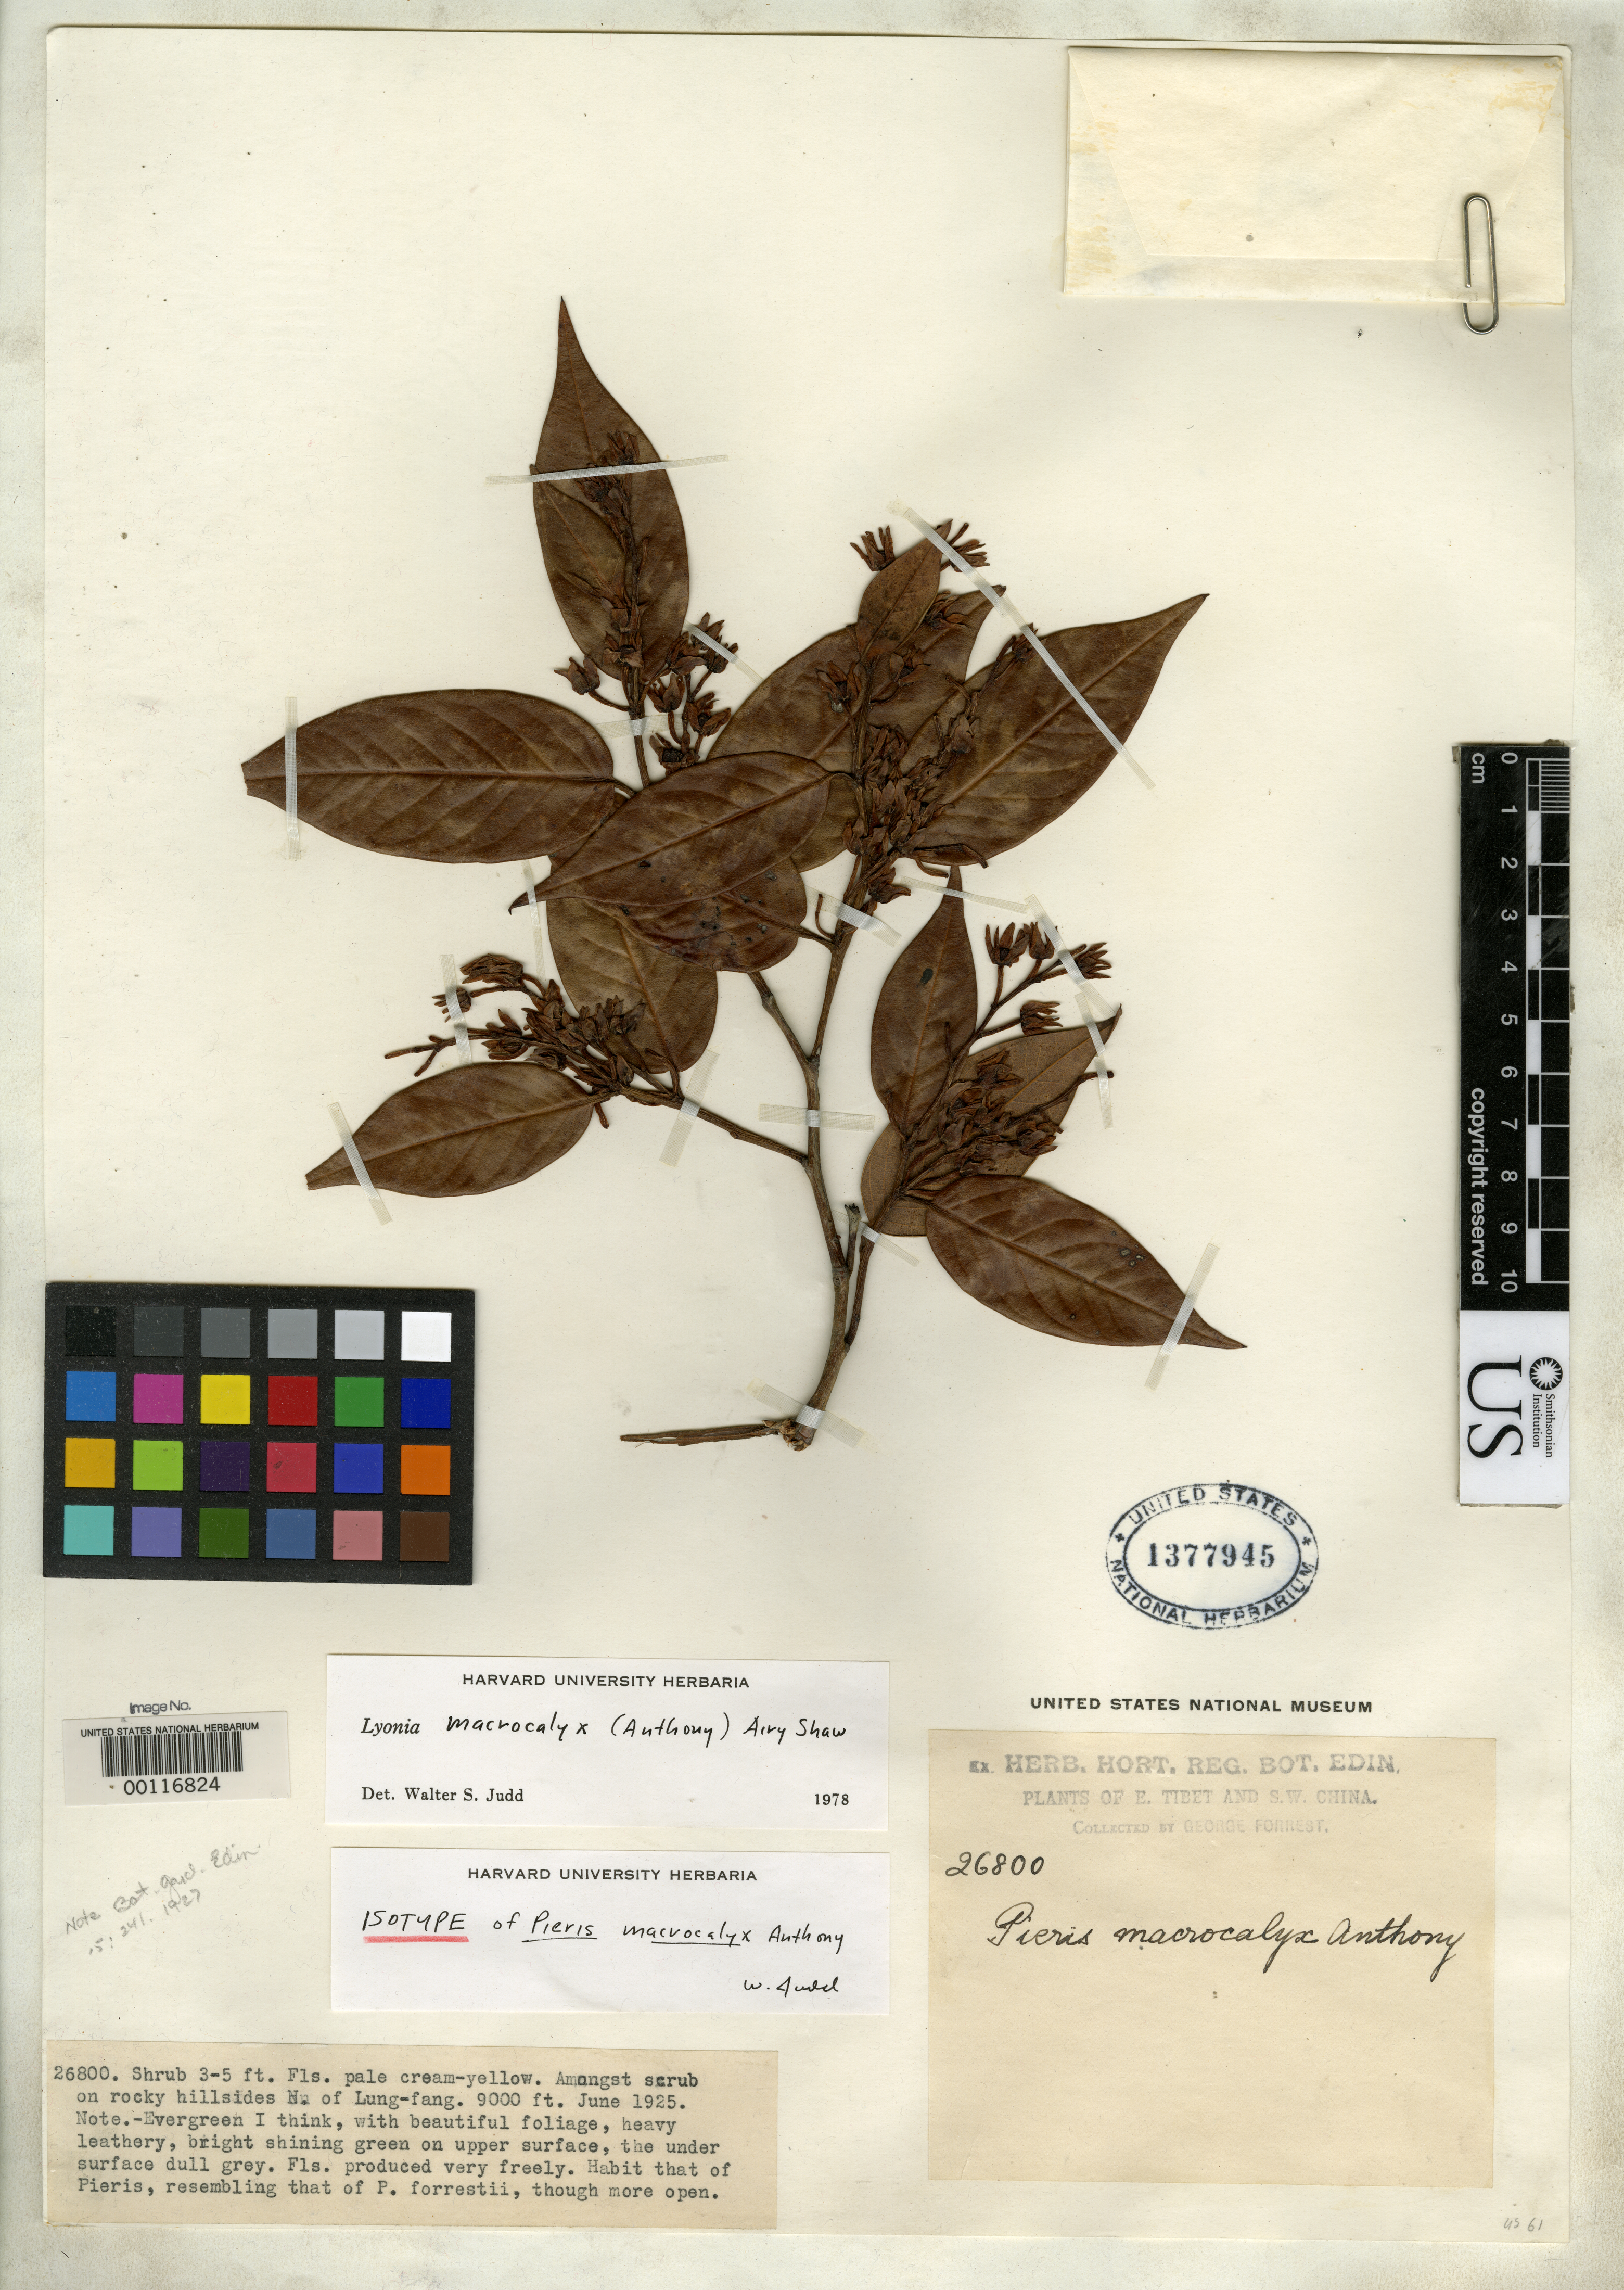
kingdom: Plantae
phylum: Tracheophyta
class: Magnoliopsida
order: Ericales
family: Ericaceae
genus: Pieris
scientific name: Pieris macrocalyx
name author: J. Anthony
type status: Isosyntype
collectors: G. Forrest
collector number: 26800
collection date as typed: Jun 1925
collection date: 1925-06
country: China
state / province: Yunnan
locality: North of Lung-fang.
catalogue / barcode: US 1377945